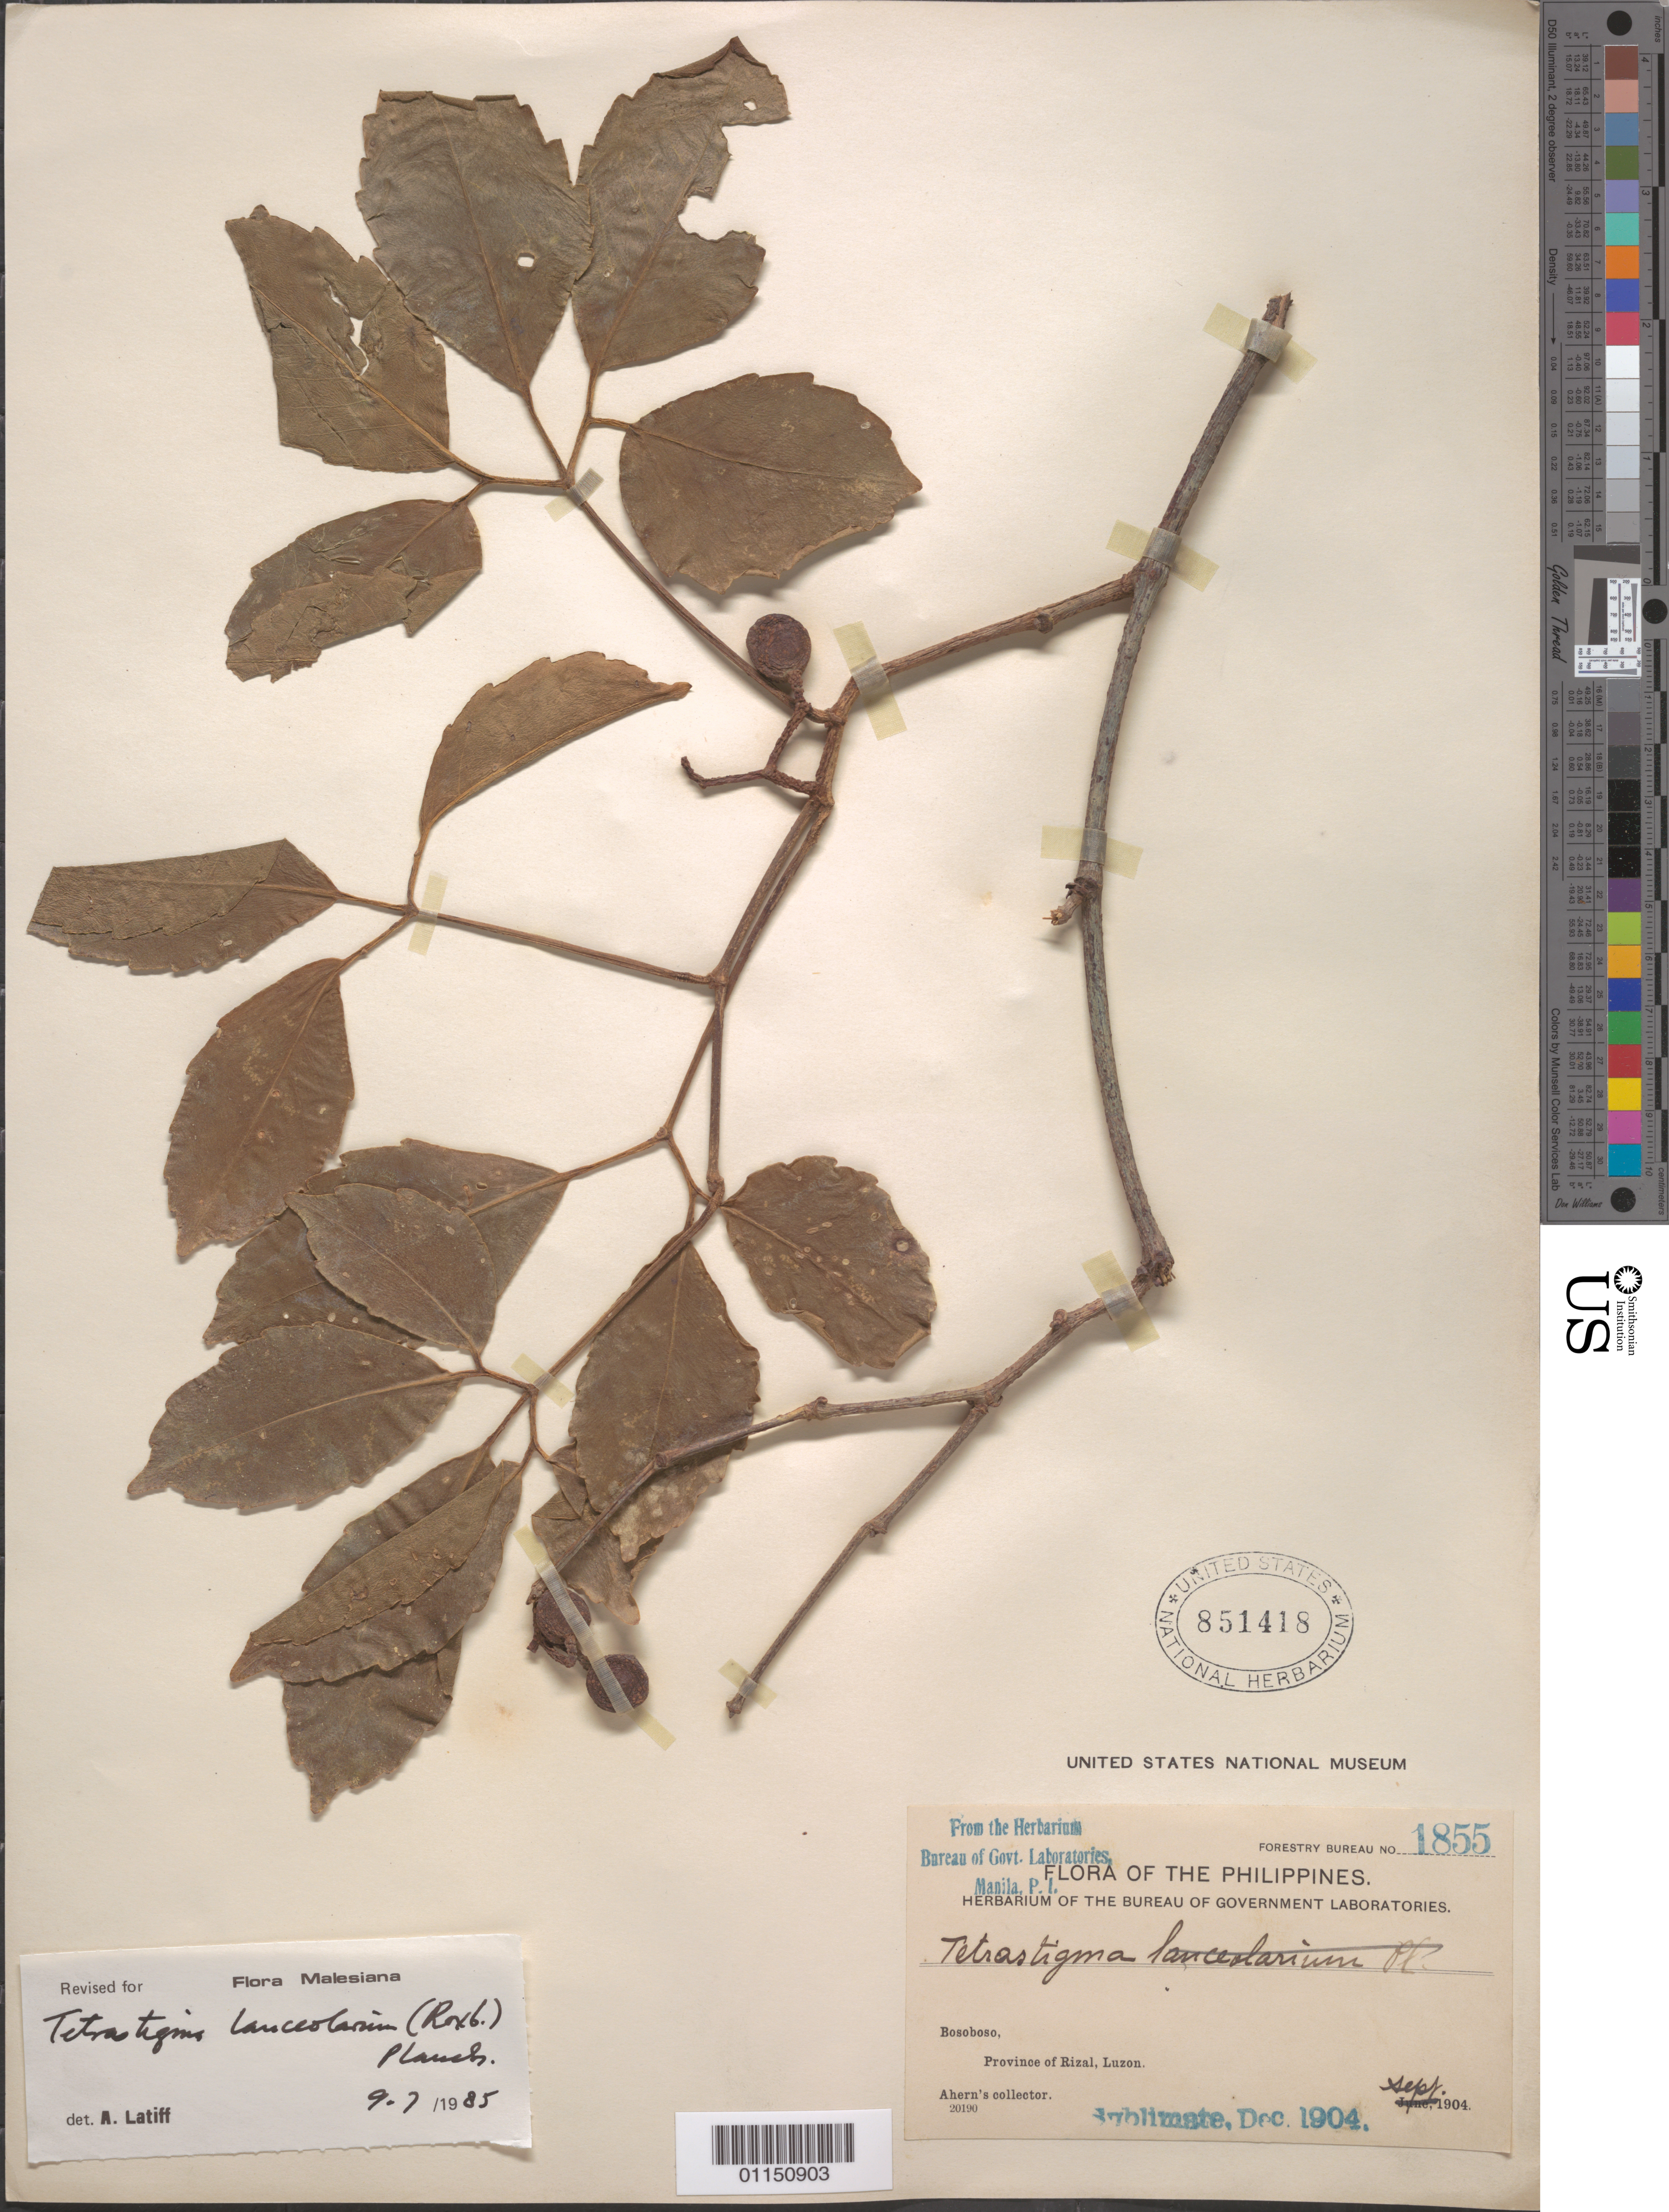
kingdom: Plantae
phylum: Tracheophyta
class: Magnoliopsida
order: Vitales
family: Vitaceae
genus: Tetrastigma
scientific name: Tetrastigma lanceolarium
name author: (Roxb.) Planch.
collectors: G. Ahern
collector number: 1855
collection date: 1904-09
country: Philippines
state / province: Calabarzon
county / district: Rizal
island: Luzon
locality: Bosoboso. Luzon.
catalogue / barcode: US 851418